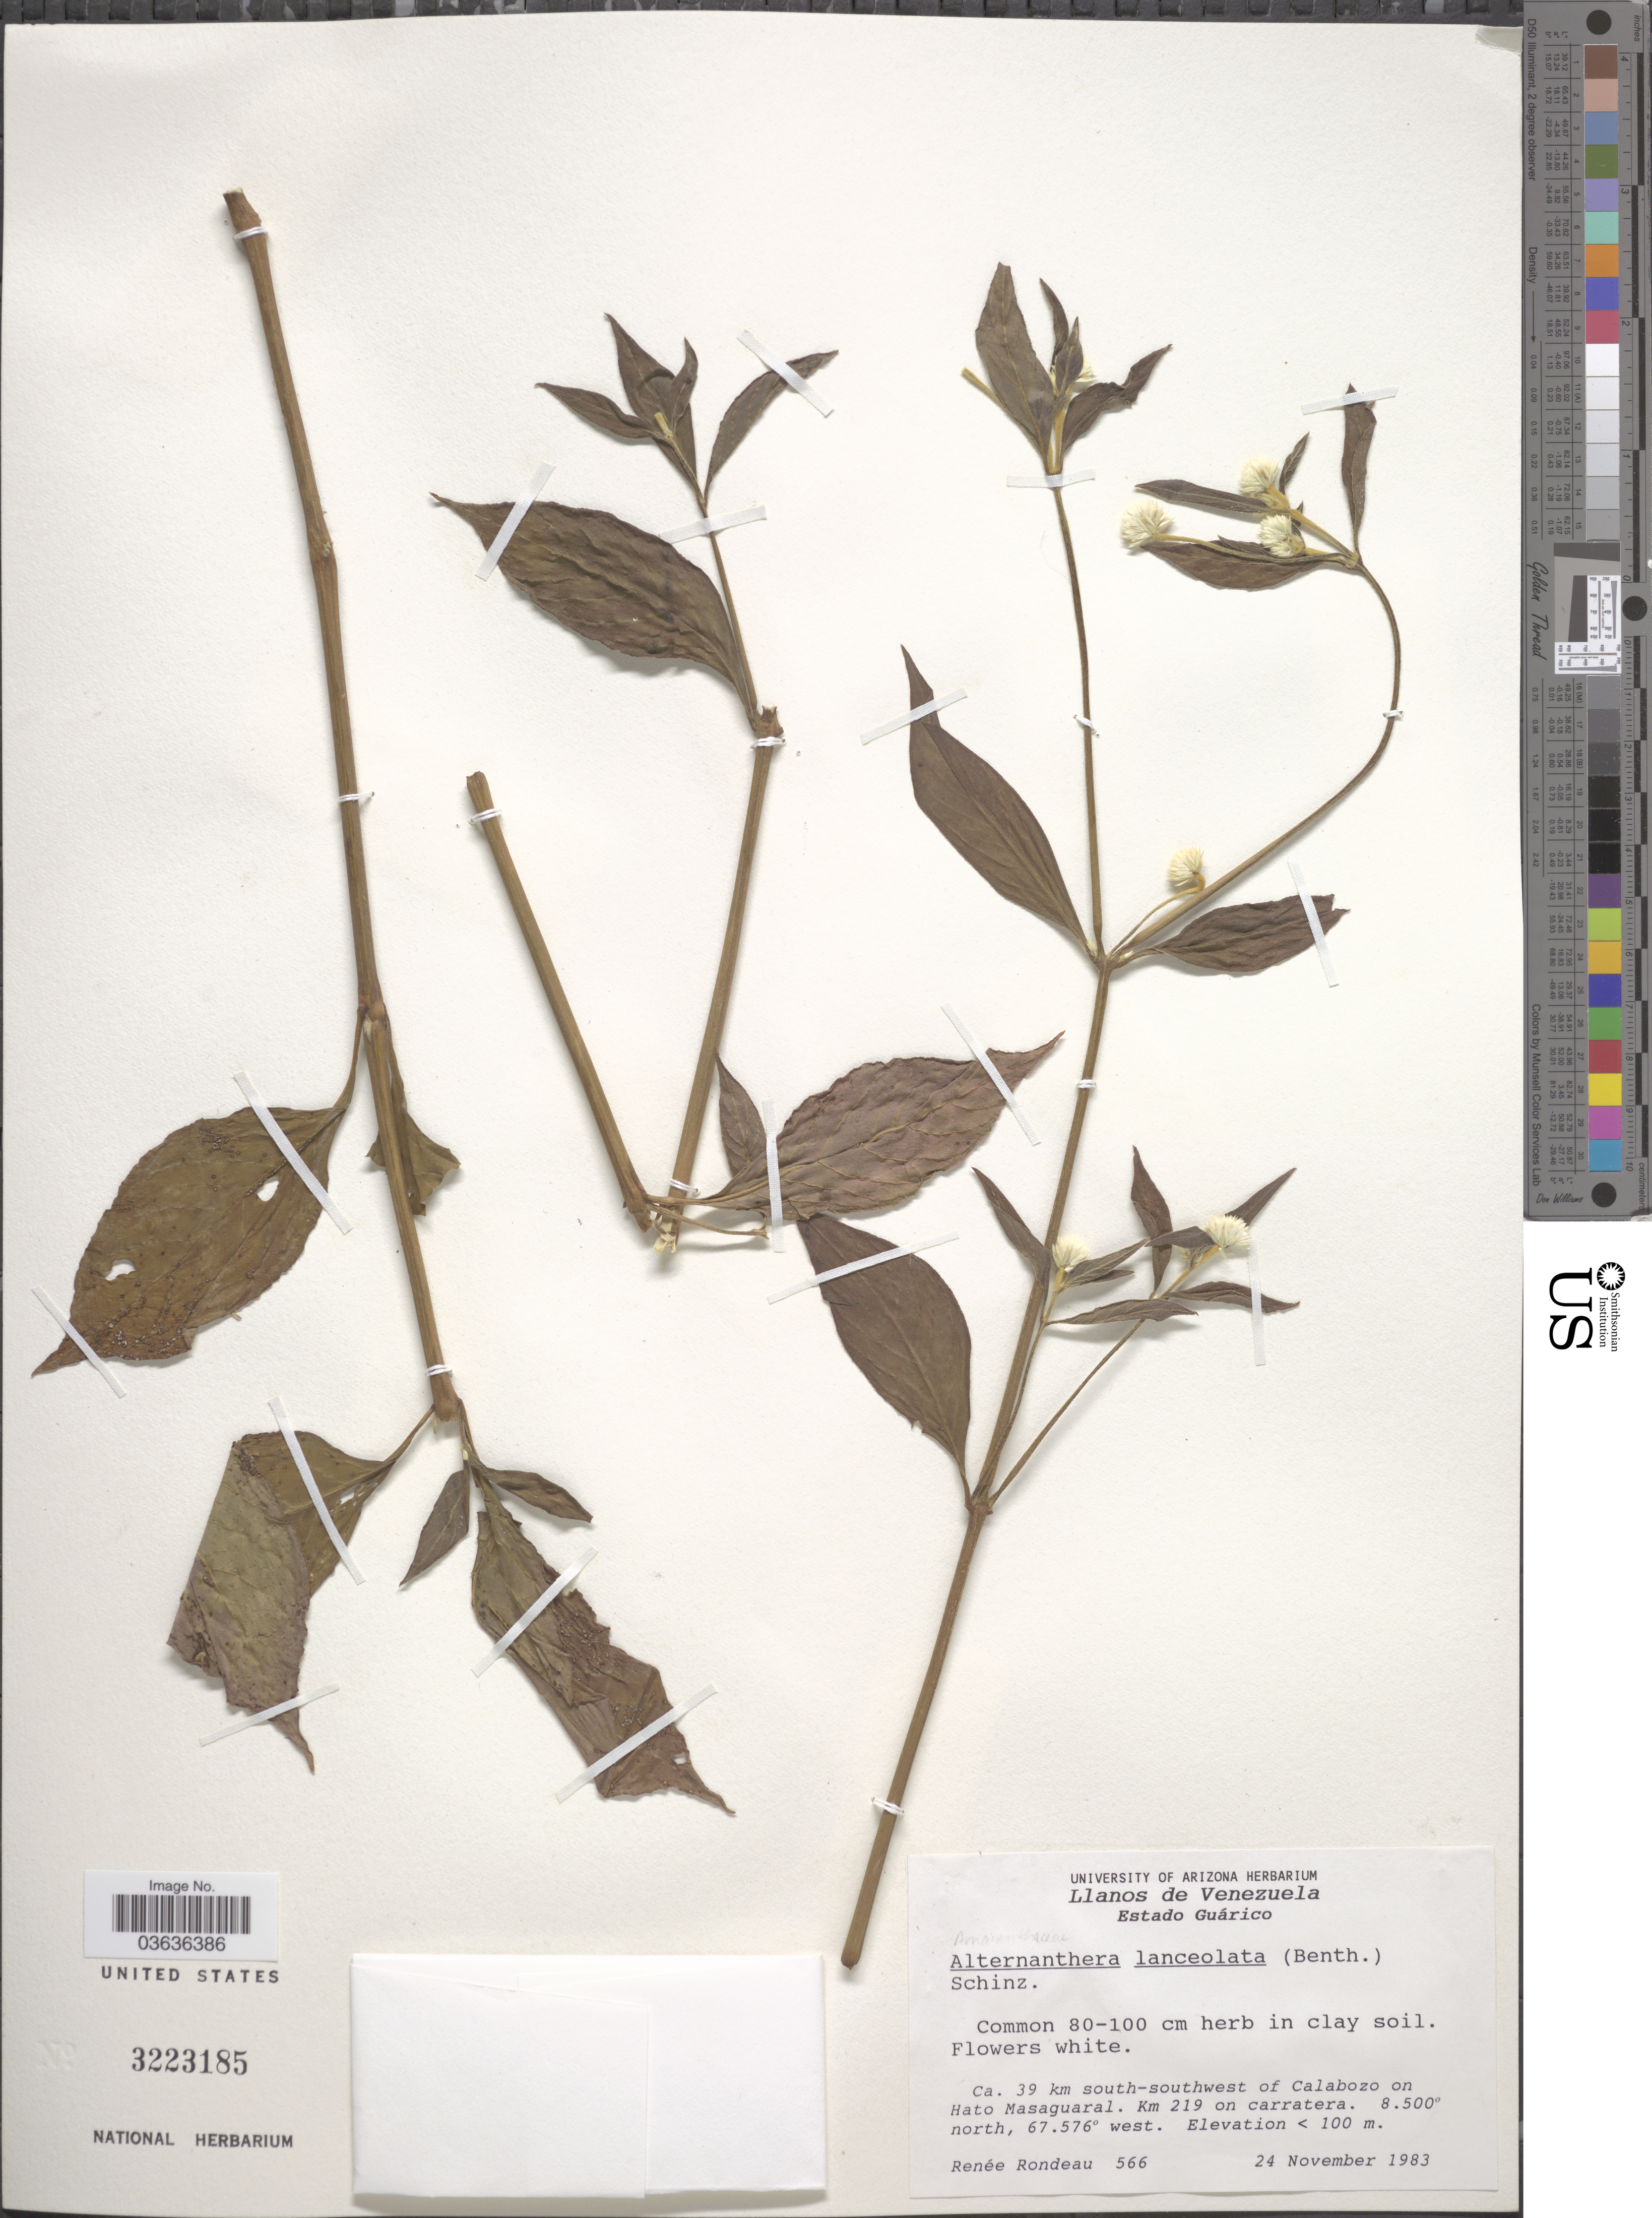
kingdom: Plantae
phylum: Tracheophyta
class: Magnoliopsida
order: Caryophyllales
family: Amaranthaceae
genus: Alternanthera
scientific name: Alternanthera lanceolata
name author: (Benth.) Schinz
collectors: R. Rondeau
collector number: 566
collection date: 1983-11-24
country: Venezuela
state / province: Guárico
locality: Ca. 39 km south-southwest of Calabozo on Hato Masaguaral. Km 219 on carratera.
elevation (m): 100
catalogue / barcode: US 3223185